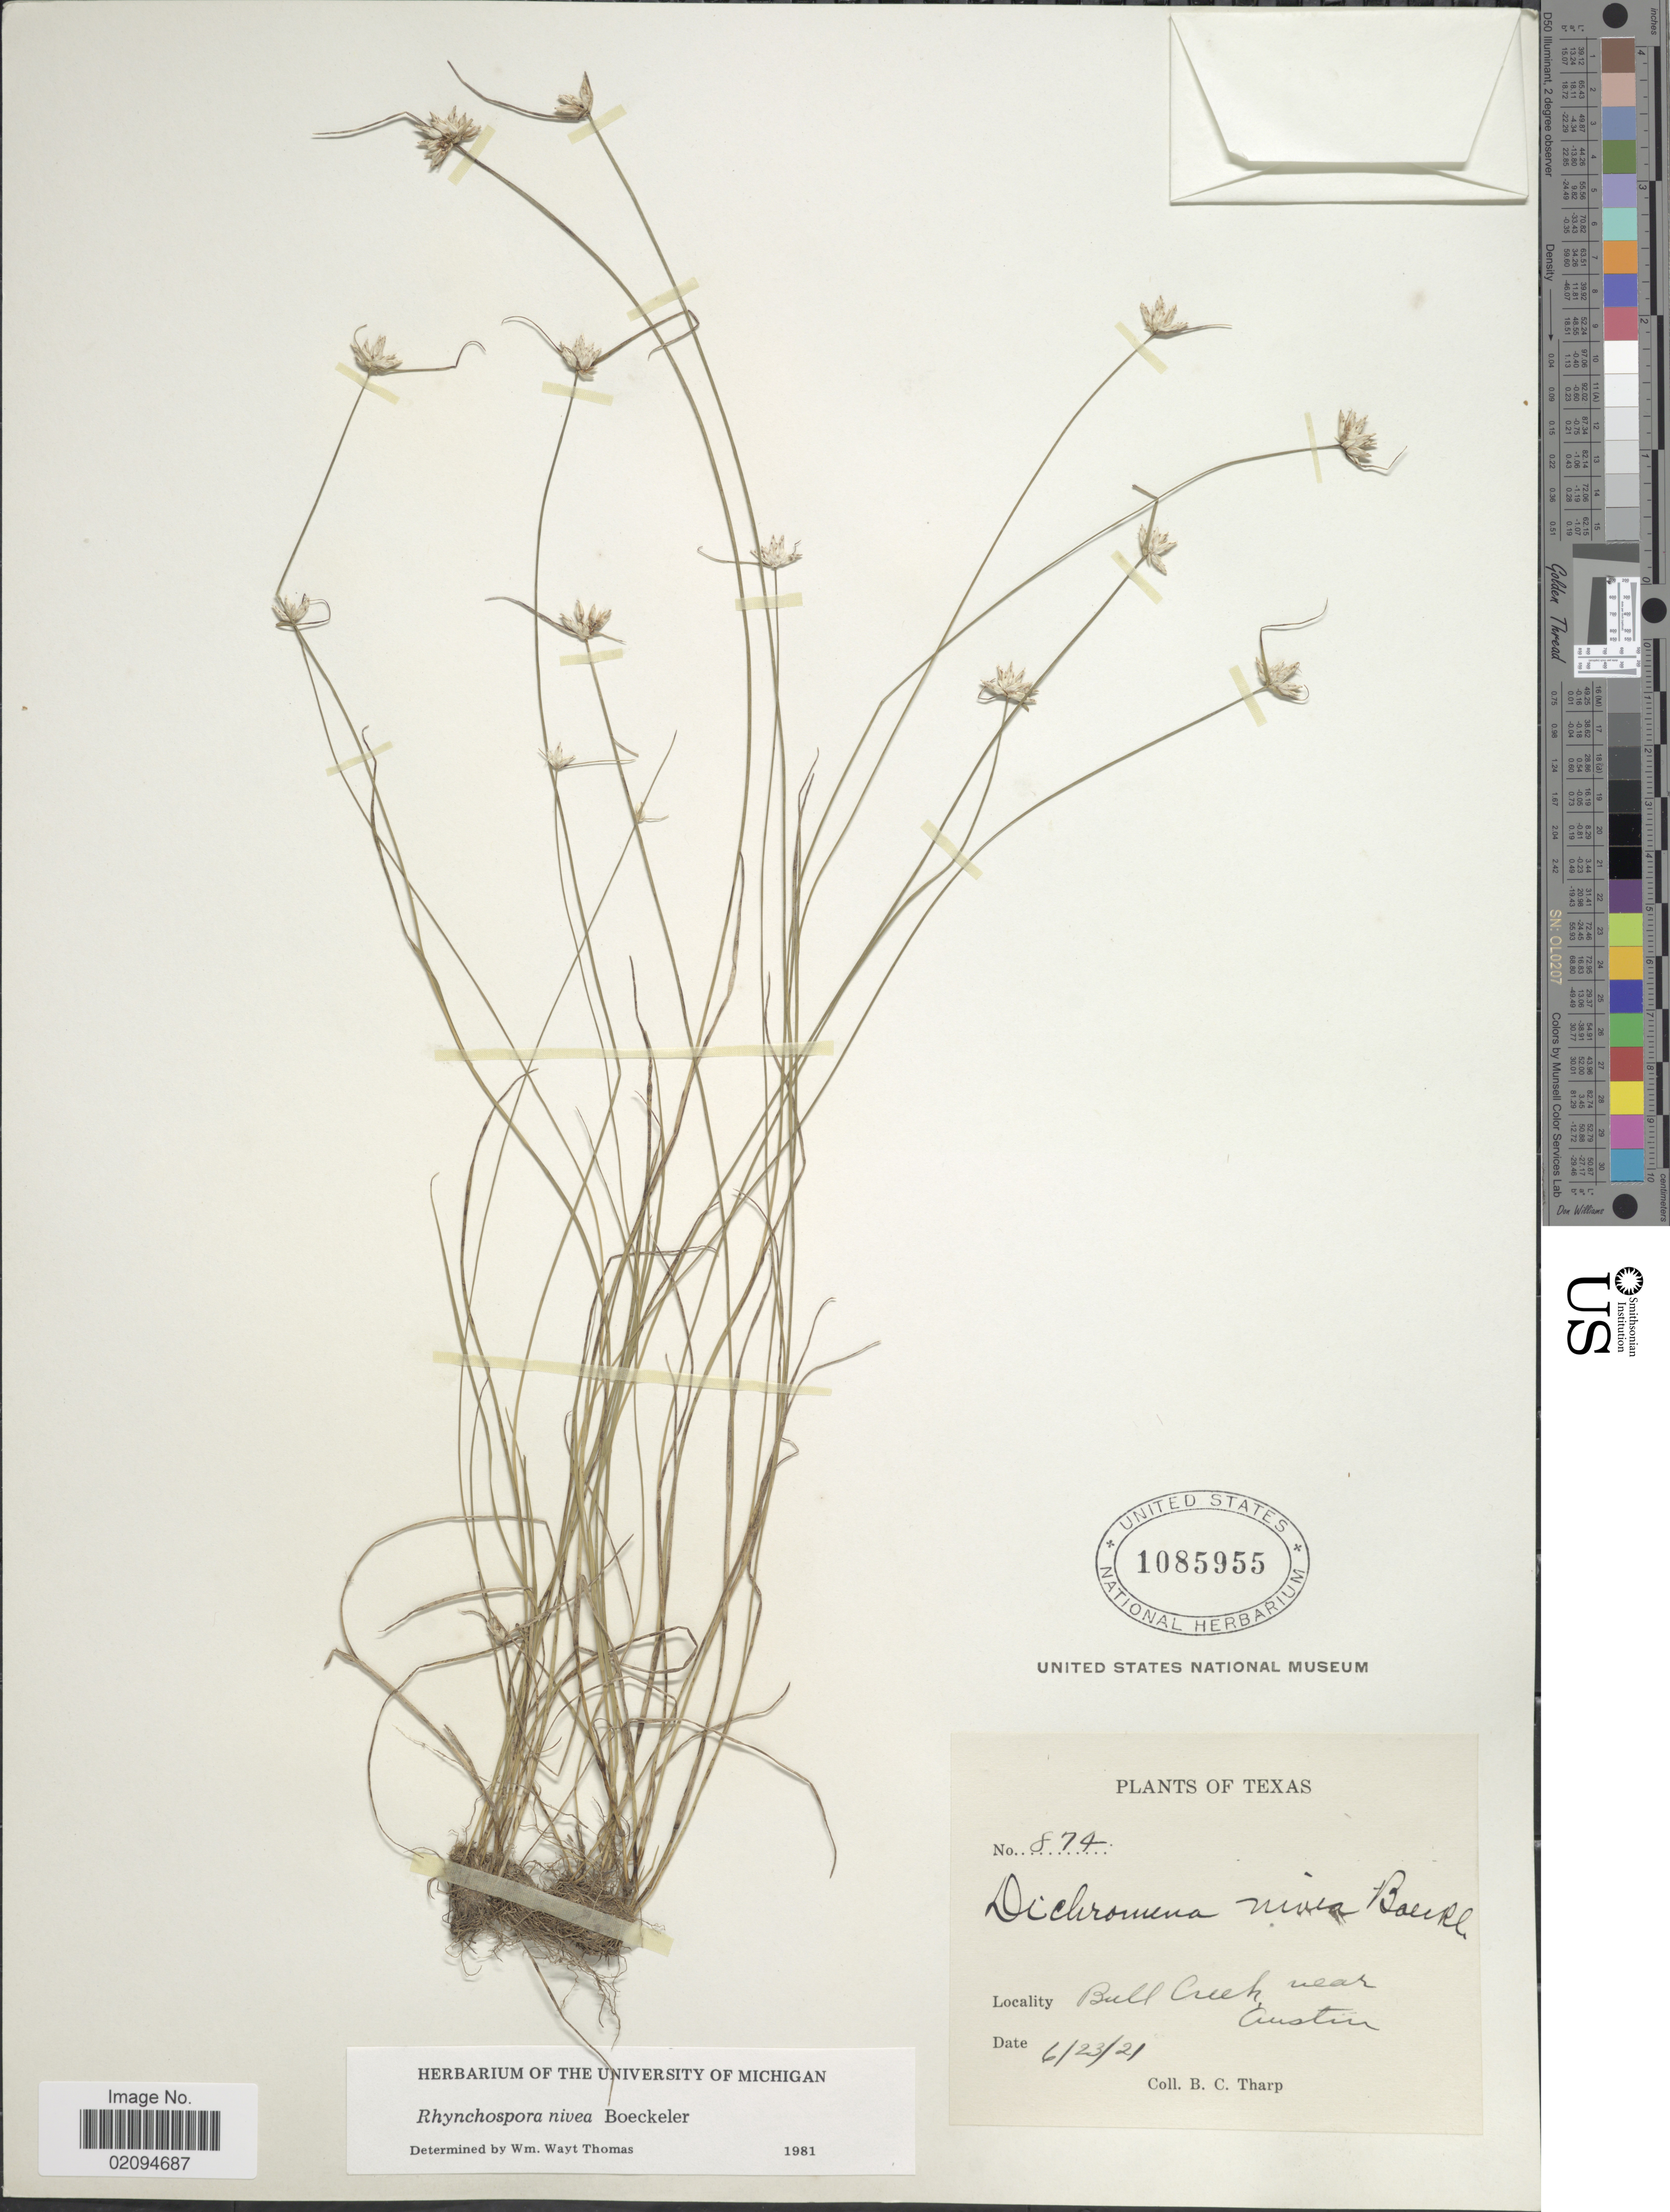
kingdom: Plantae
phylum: Tracheophyta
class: Liliopsida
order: Poales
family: Cyperaceae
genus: Rhynchospora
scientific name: Rhynchospora nivea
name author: Boeckeler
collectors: B. C. Tharp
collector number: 874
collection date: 1921-06-23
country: United States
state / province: Texas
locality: Bull Creek near Austin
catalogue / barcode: US 1085955